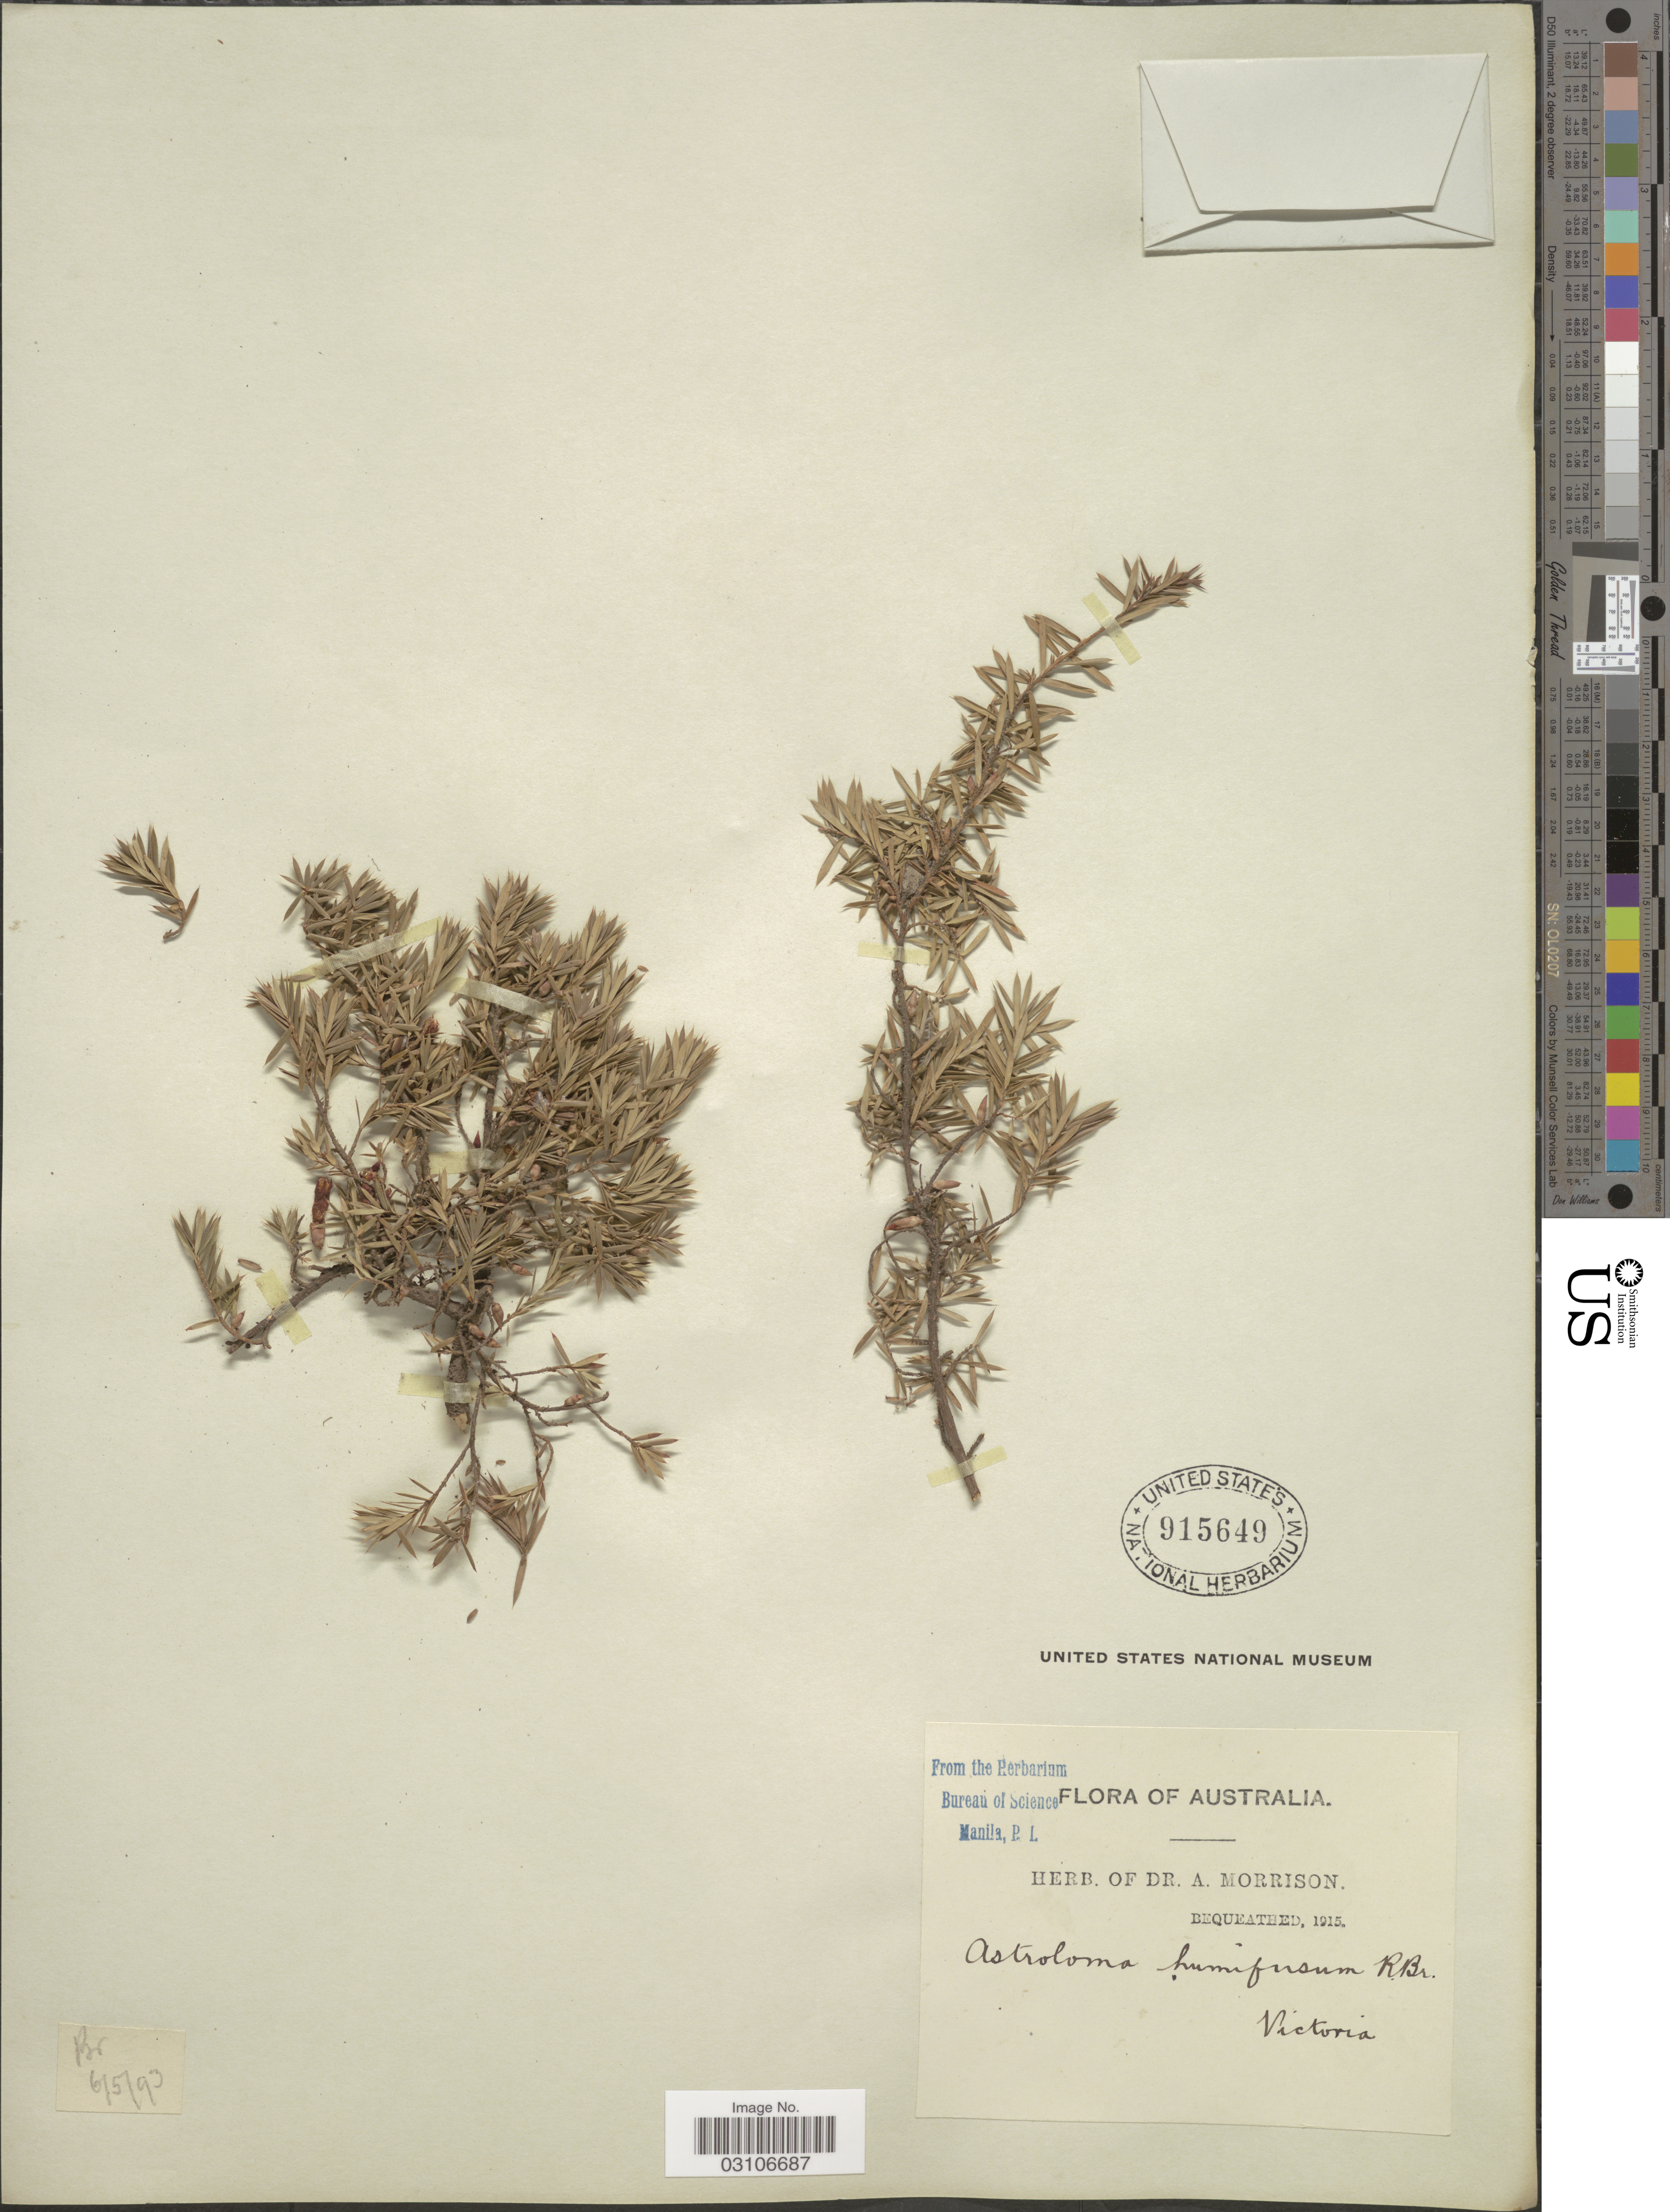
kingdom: Plantae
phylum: Tracheophyta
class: Magnoliopsida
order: Ericales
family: Ericaceae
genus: Astroloma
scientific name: Astroloma humifusum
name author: (Cav.) R. Br.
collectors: ex herb. Dr. A. Morrison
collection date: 1893-05-06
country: Australia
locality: Br.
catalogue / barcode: US 915649